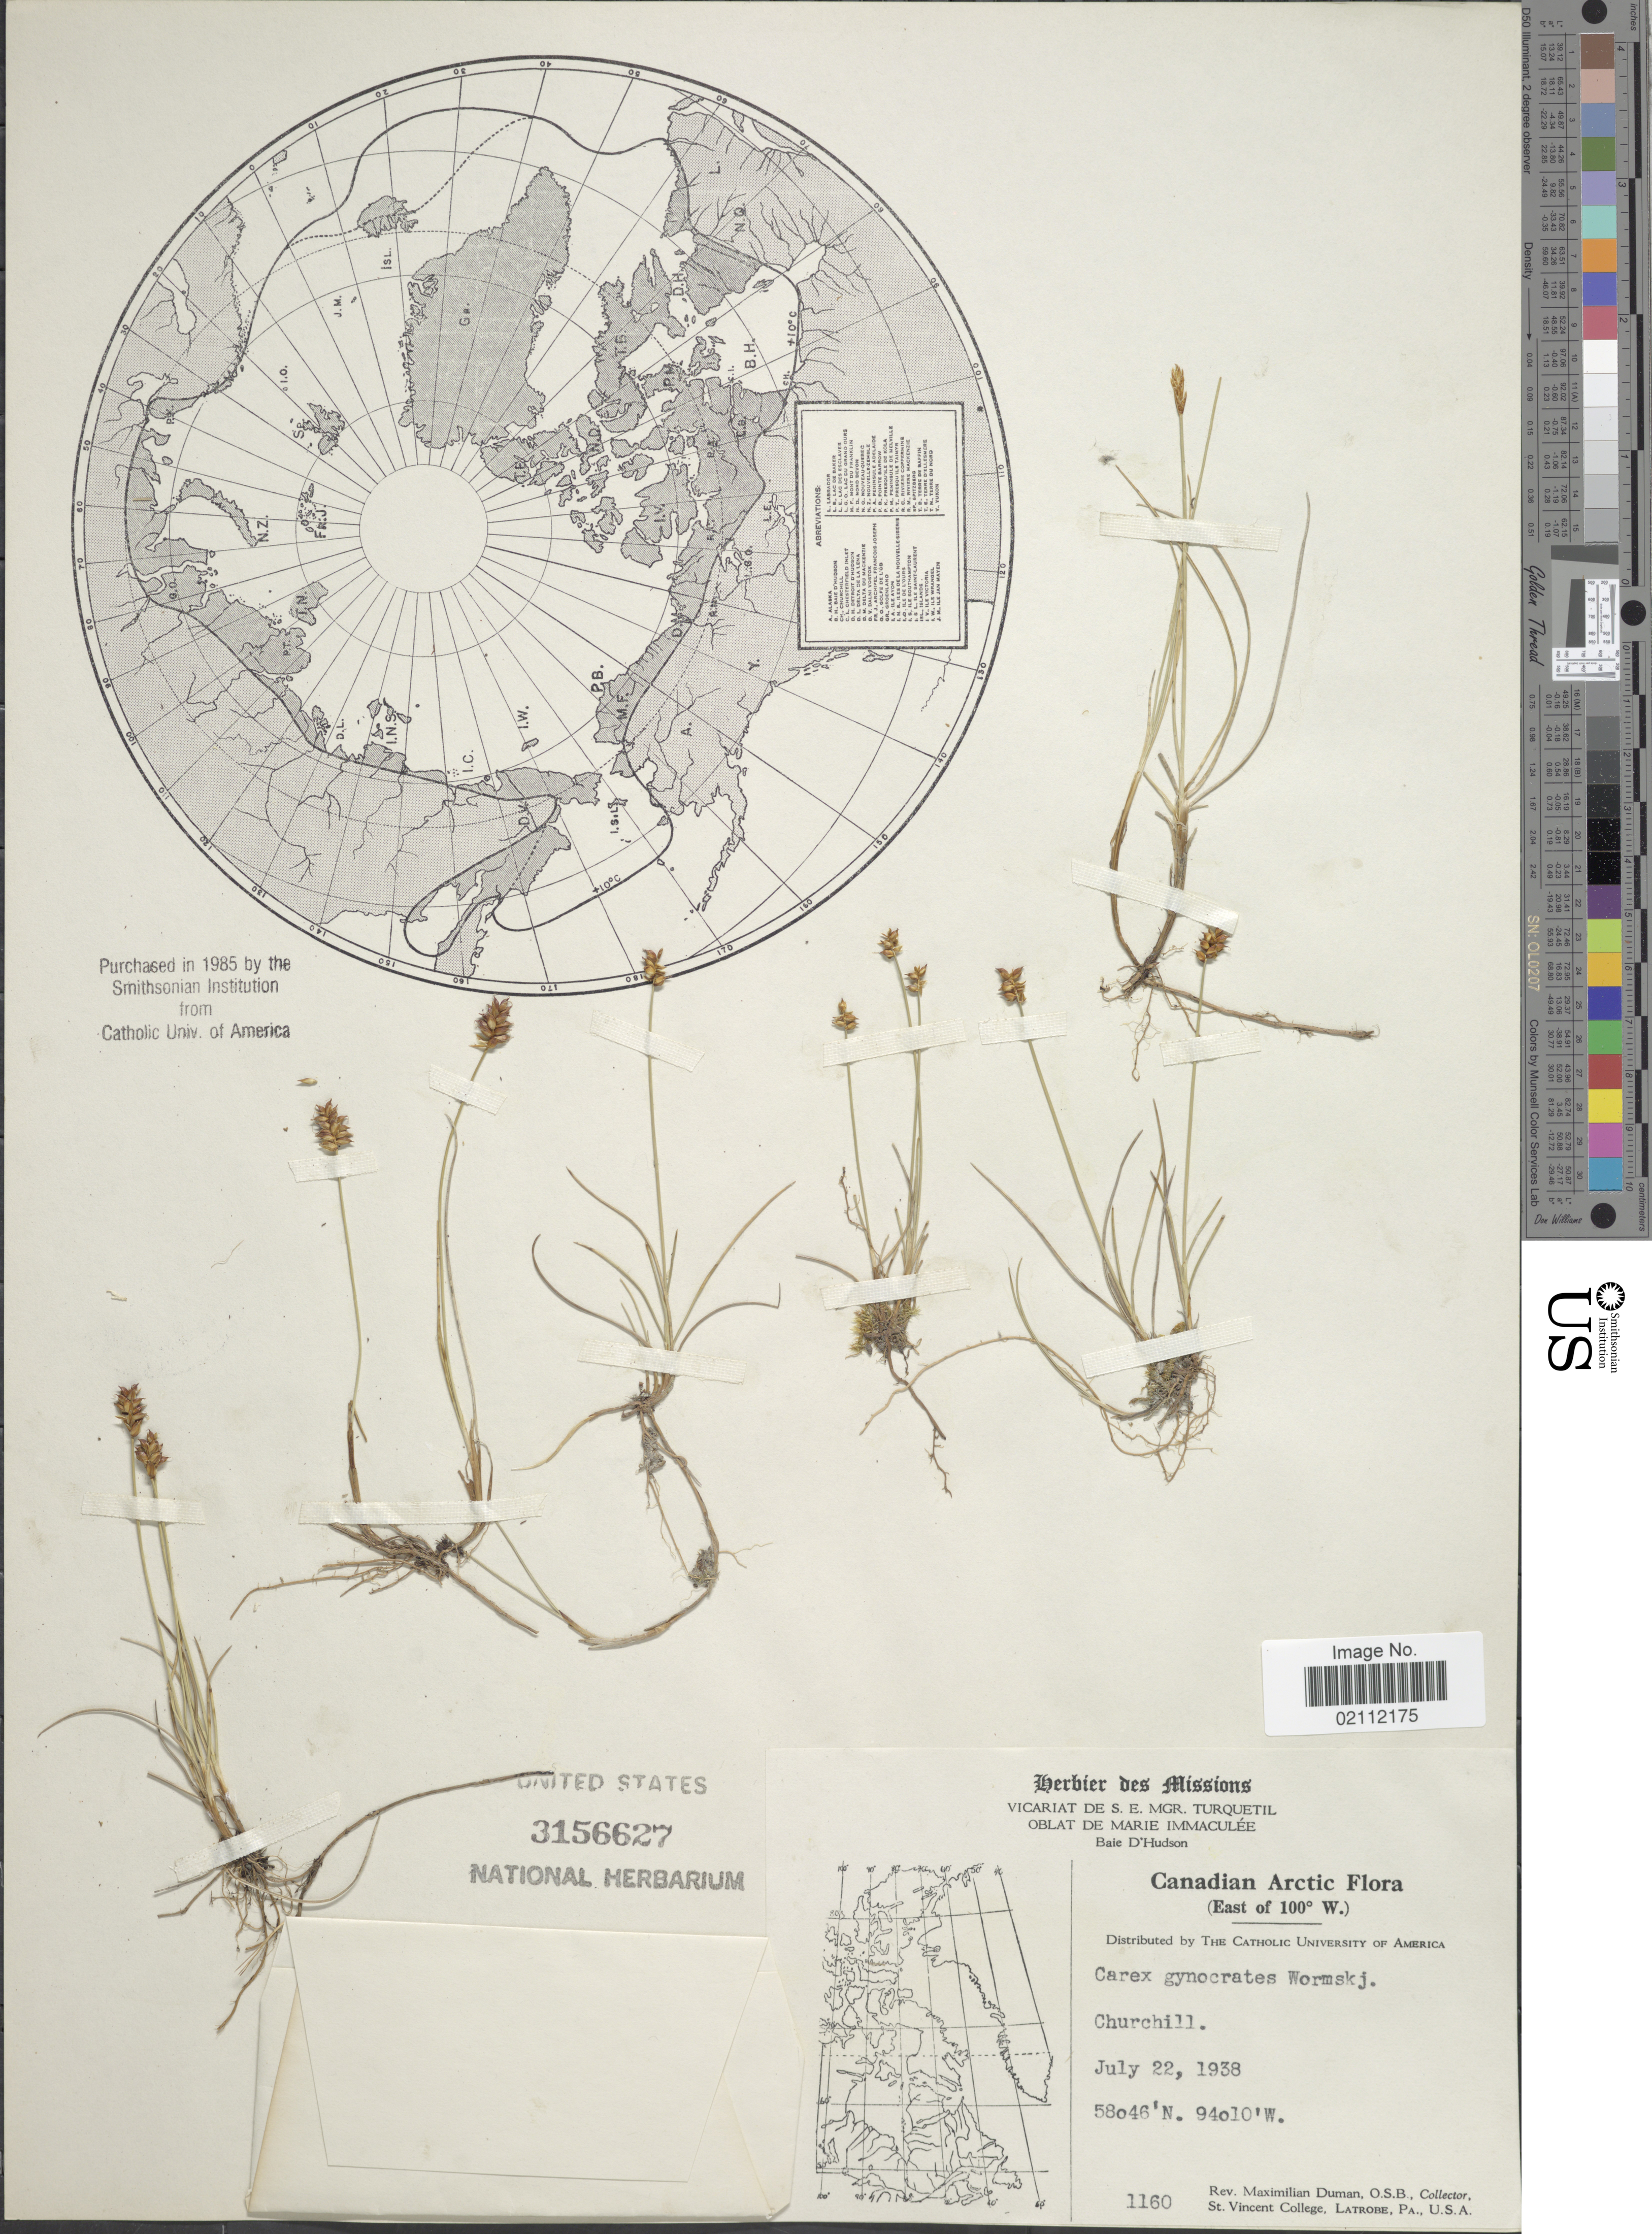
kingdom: Plantae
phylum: Tracheophyta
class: Liliopsida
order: Poales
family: Cyperaceae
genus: Carex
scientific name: Carex nardina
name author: (Hornem.) Fr.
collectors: M. Duman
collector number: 1160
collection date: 1938-07-22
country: Canada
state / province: Manitoba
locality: Canadian Arctic (East of 100°W). Churchill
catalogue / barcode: US 3156627